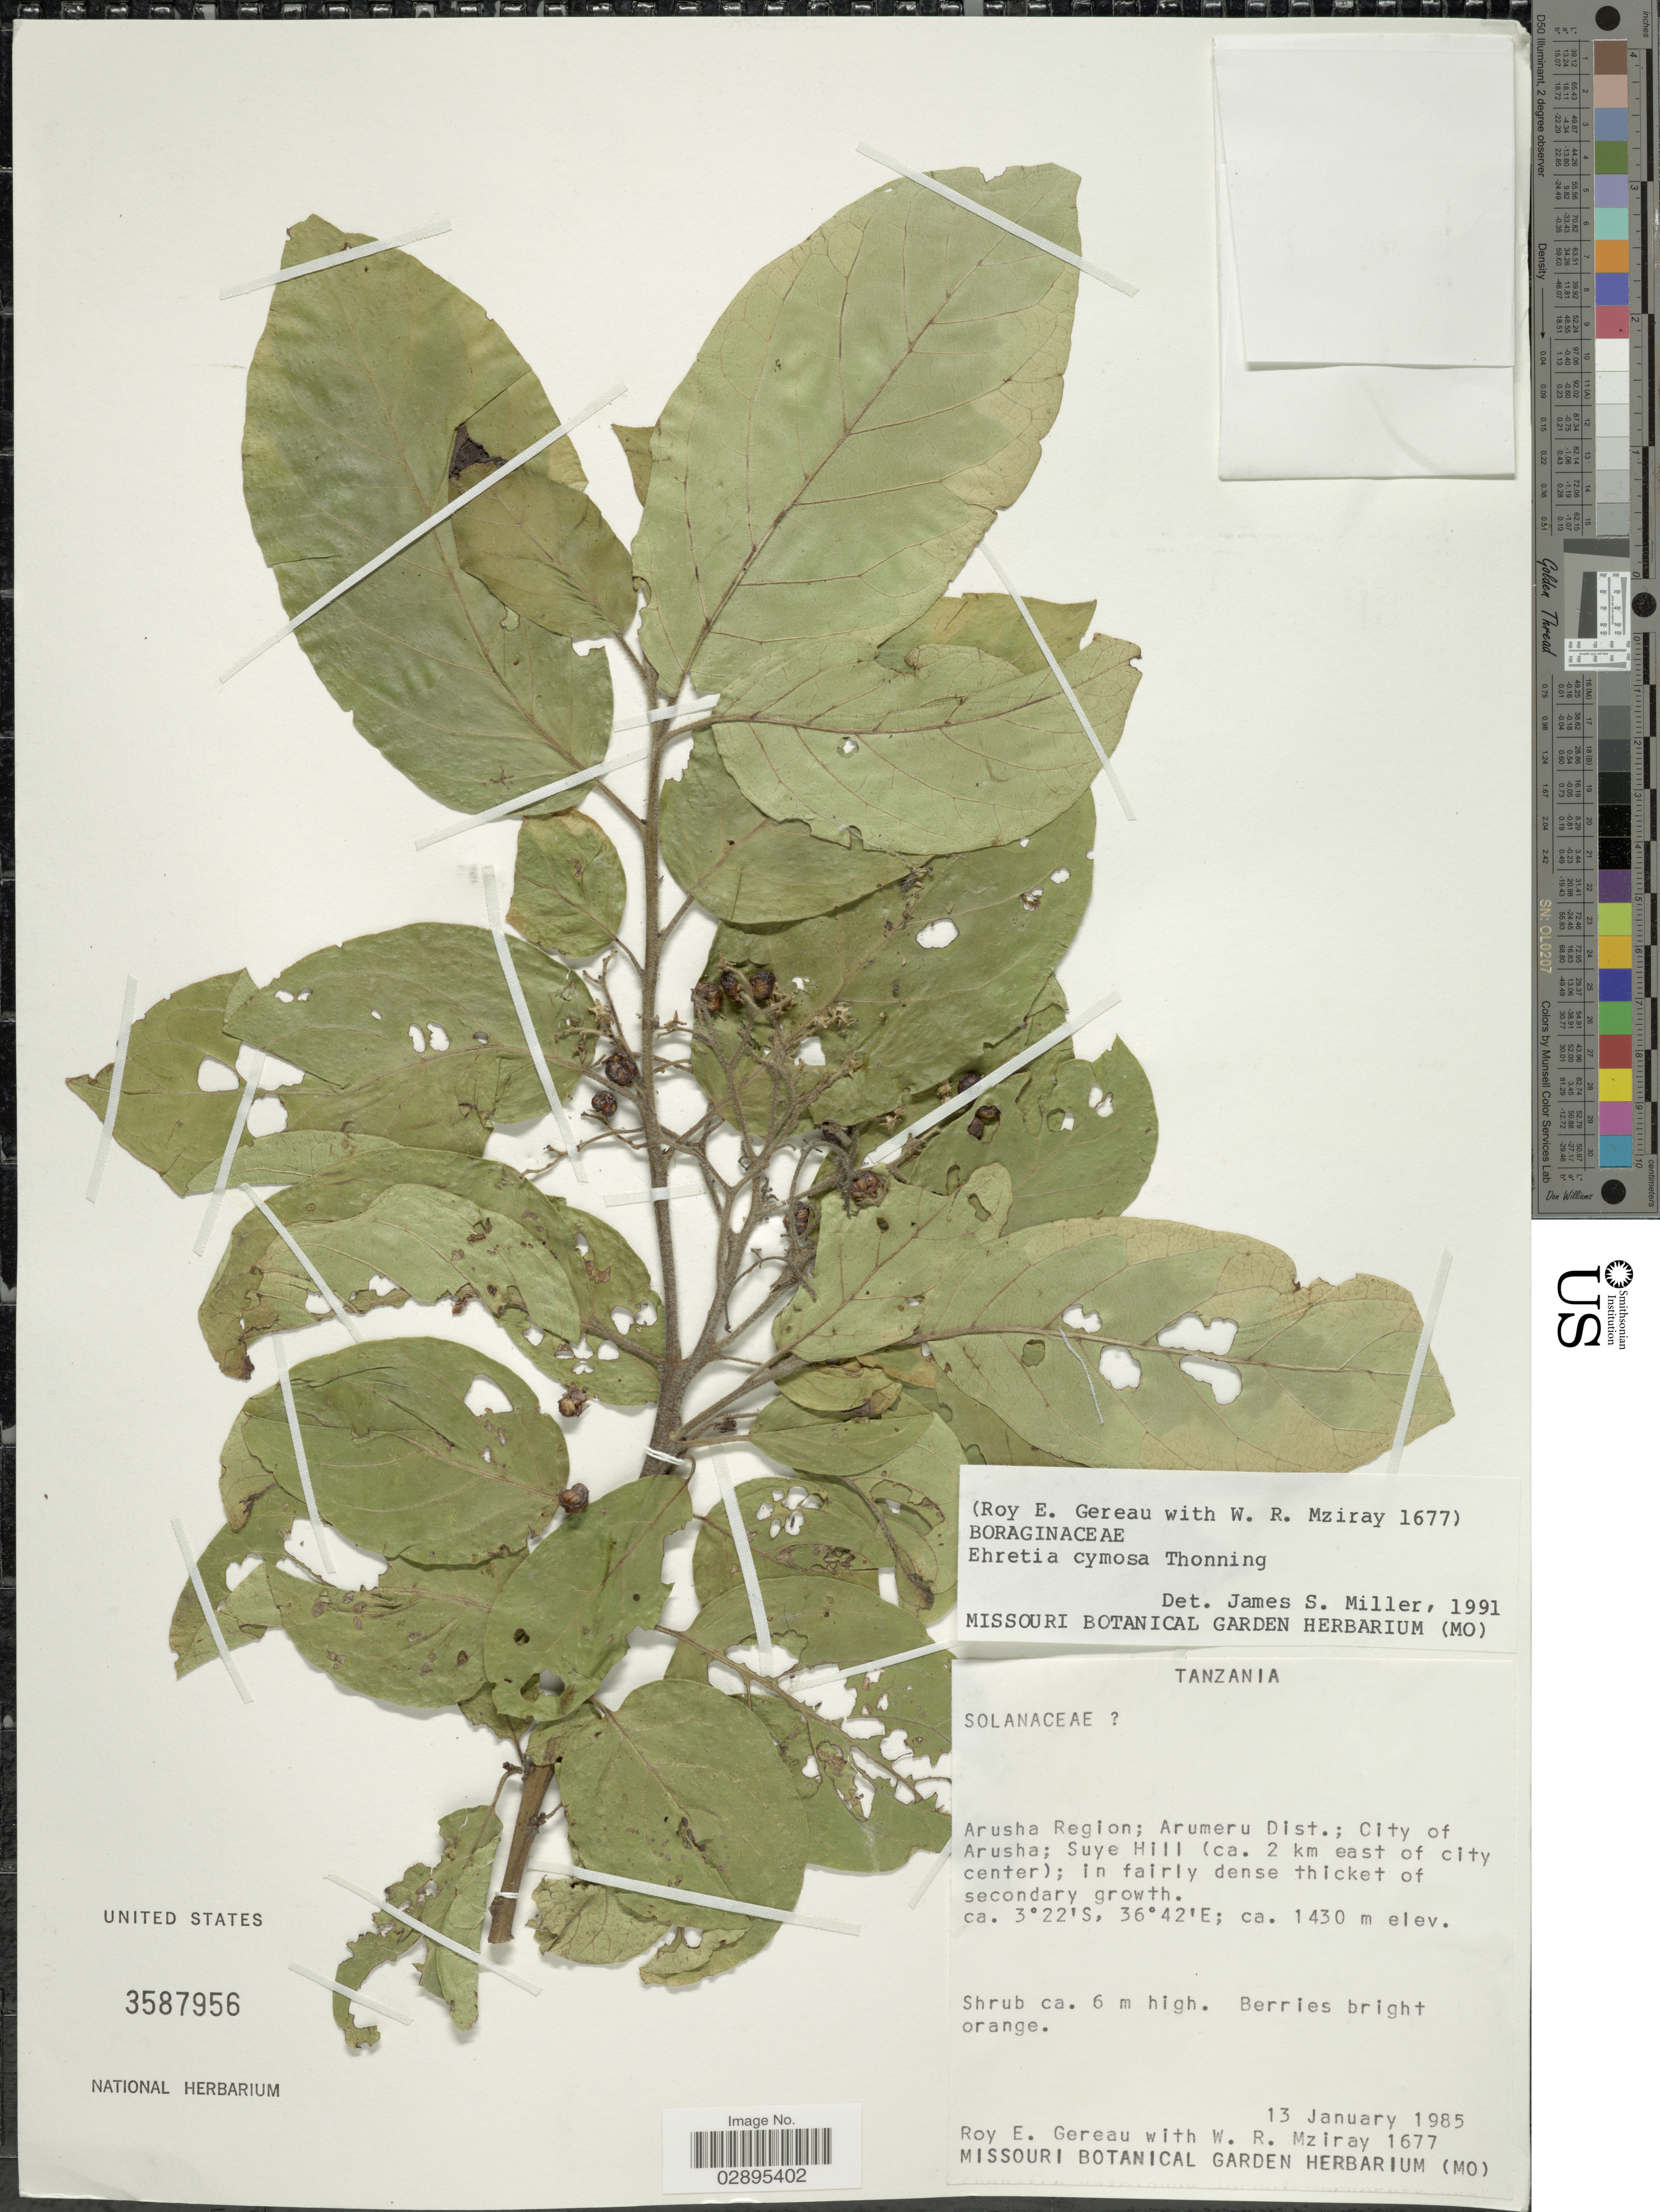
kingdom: Plantae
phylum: Tracheophyta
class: Magnoliopsida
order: Boraginales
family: Ehretiaceae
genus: Ehretia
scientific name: Ehretia cymosa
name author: Thonn.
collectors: R. E. Gereau & W. Mziray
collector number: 1677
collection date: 1985-01-13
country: Tanzania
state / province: Arusha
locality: Arusha Region; Arumeri Dist.; City of Arusha; Suye Hill (ca. 2 km east of city center).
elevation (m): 1430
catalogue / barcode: US 3587956